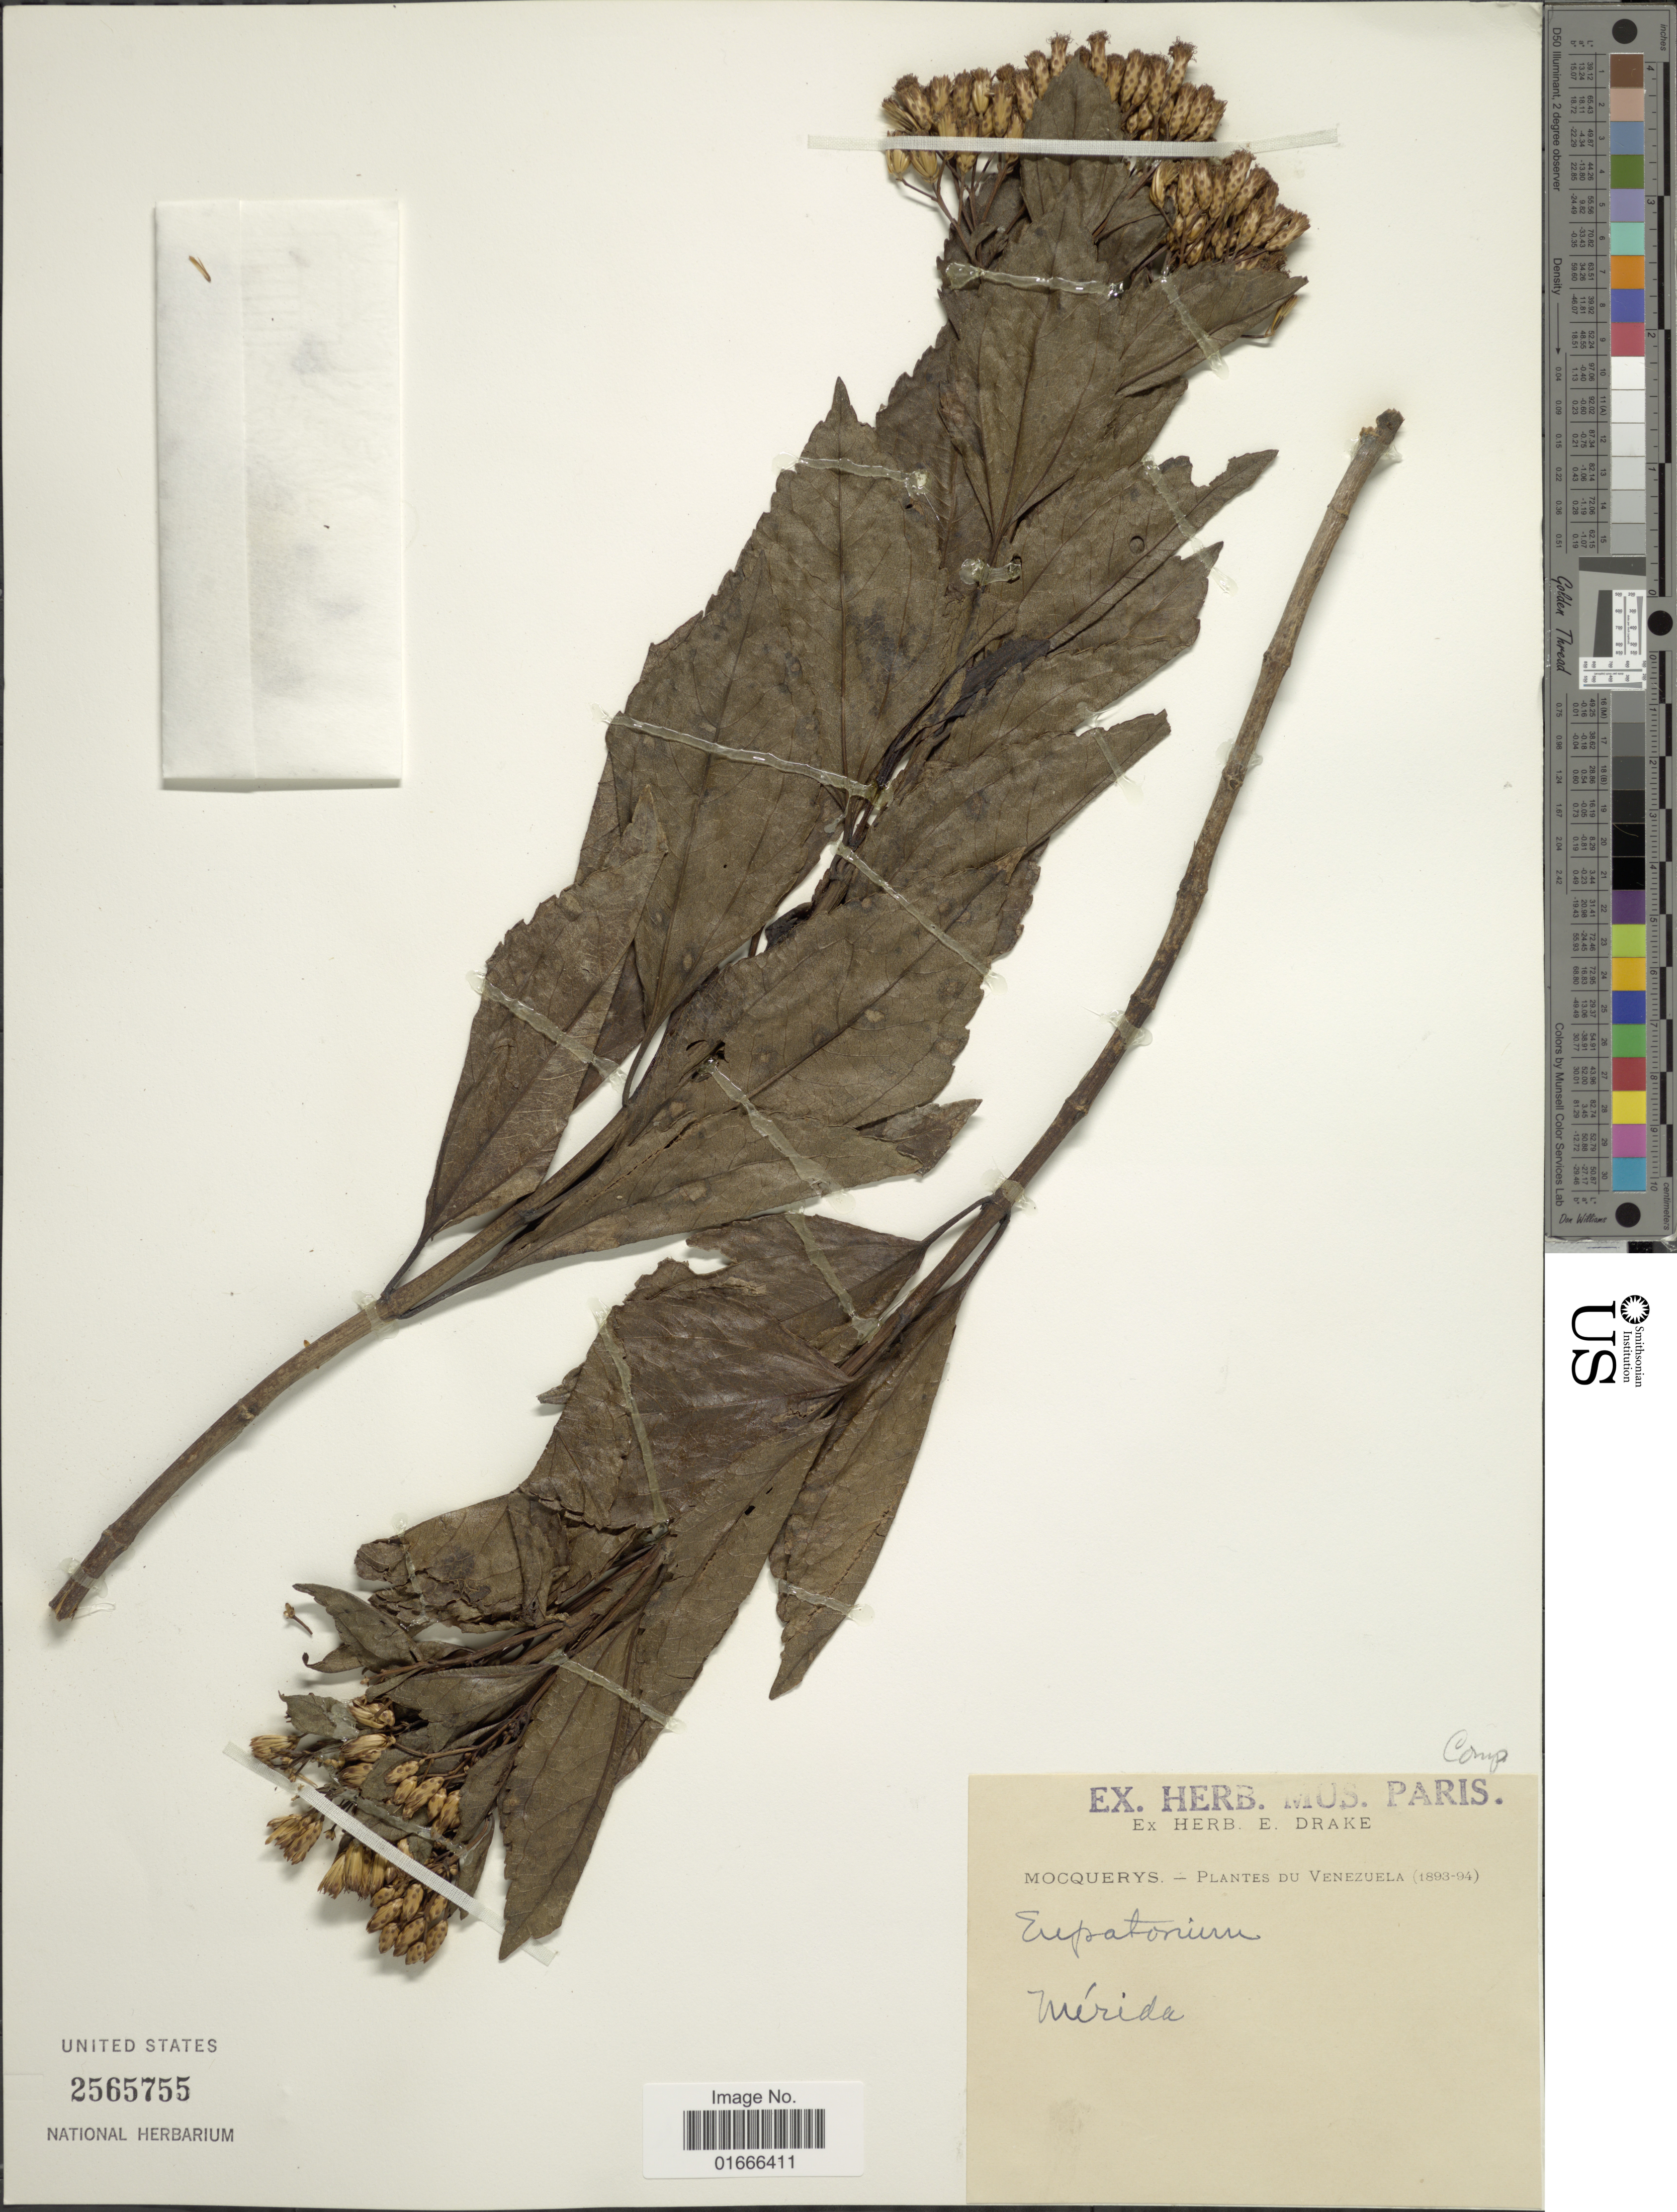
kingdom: Plantae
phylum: Tracheophyta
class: Magnoliopsida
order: Asterales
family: Asteraceae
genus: Chromolaena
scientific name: Chromolaena laevigata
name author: (Lam.) R.M. King & H. Rob.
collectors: A. Mocquerys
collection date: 1893/1894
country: Venezuela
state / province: Mérida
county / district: Libertador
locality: Mérida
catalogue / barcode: US 2565755